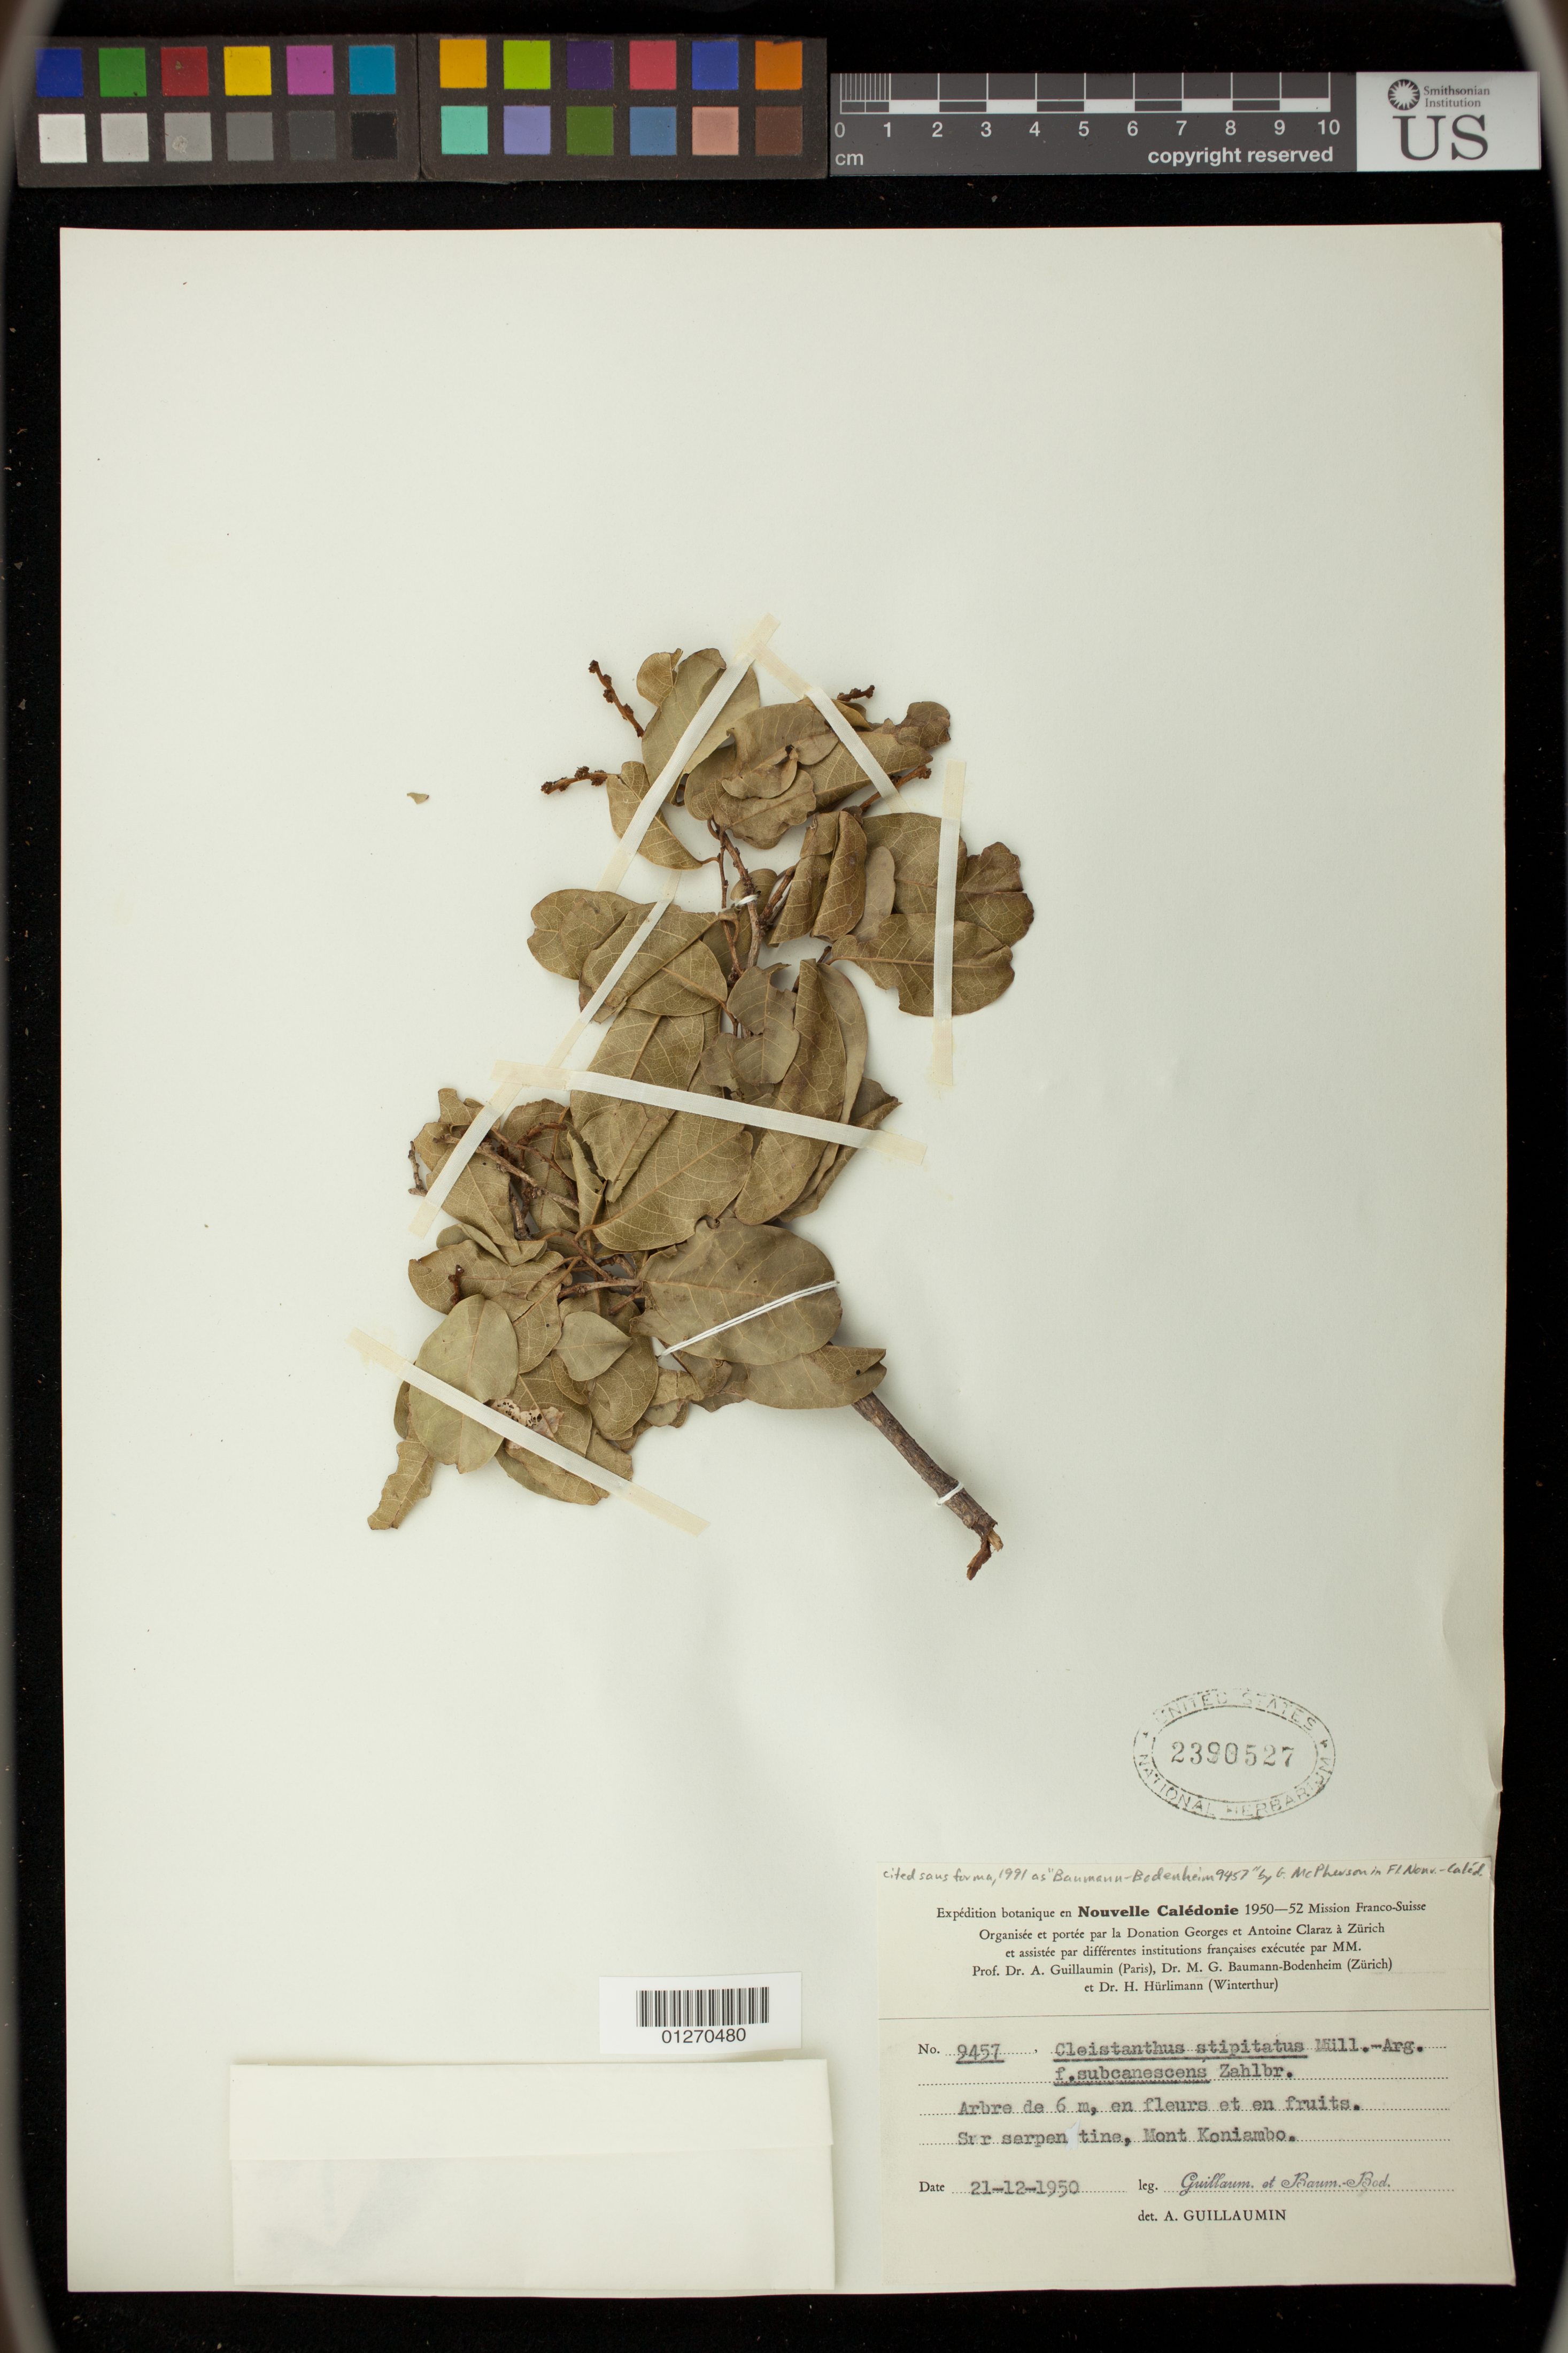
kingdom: Plantae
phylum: Tracheophyta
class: Magnoliopsida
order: Malpighiales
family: Phyllanthaceae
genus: Cleistanthus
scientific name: Cleistanthus stipitatus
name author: (Baill.) Müll. Arg.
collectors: A. Guillaumin & M. G. Baumann-Bodenheim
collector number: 9457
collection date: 1950-12-21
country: New Caledonia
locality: sur serpentine, Mont Koniambo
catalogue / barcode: US 2390527